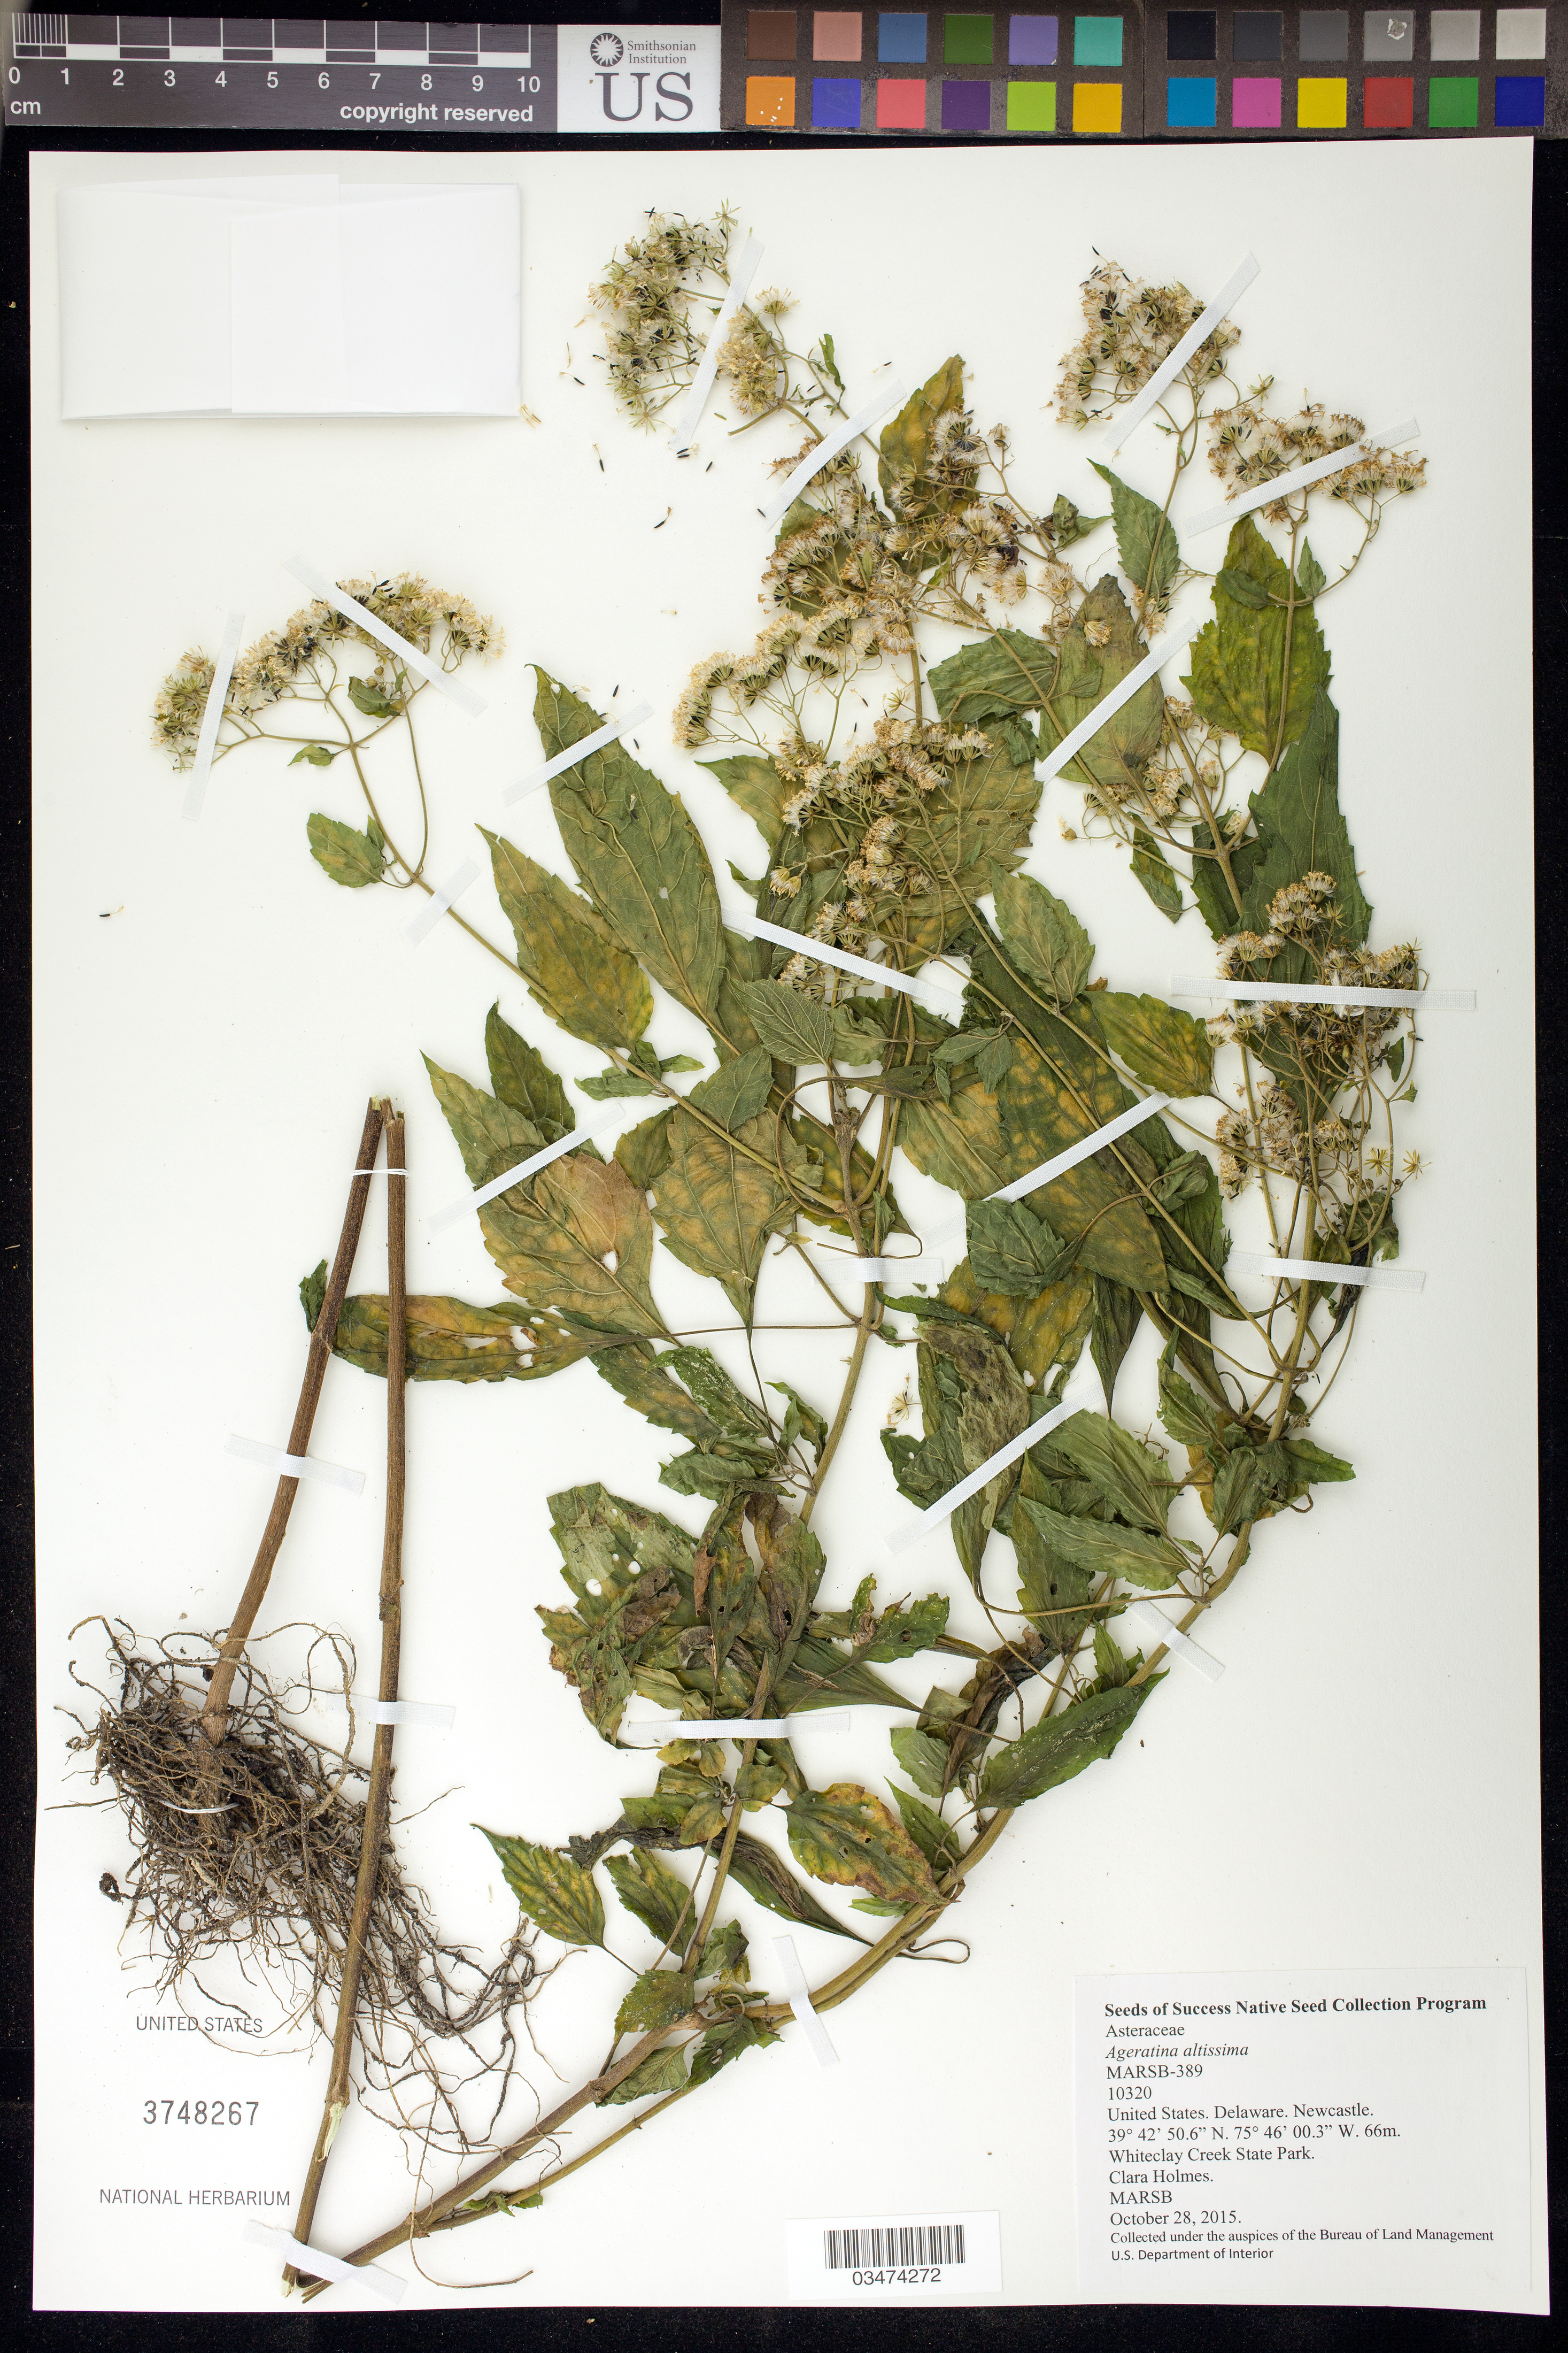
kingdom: Plantae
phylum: Tracheophyta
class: Magnoliopsida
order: Asterales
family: Asteraceae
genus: Ageratina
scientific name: Ageratina altissima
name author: (L.) R.M. King & H. Rob.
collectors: C. Holmes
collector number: MARSB-389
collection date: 2015-10-28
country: United States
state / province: Delaware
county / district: New Castle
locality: White Clay Creek State Park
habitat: Woodland edges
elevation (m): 20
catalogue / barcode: US 3748267